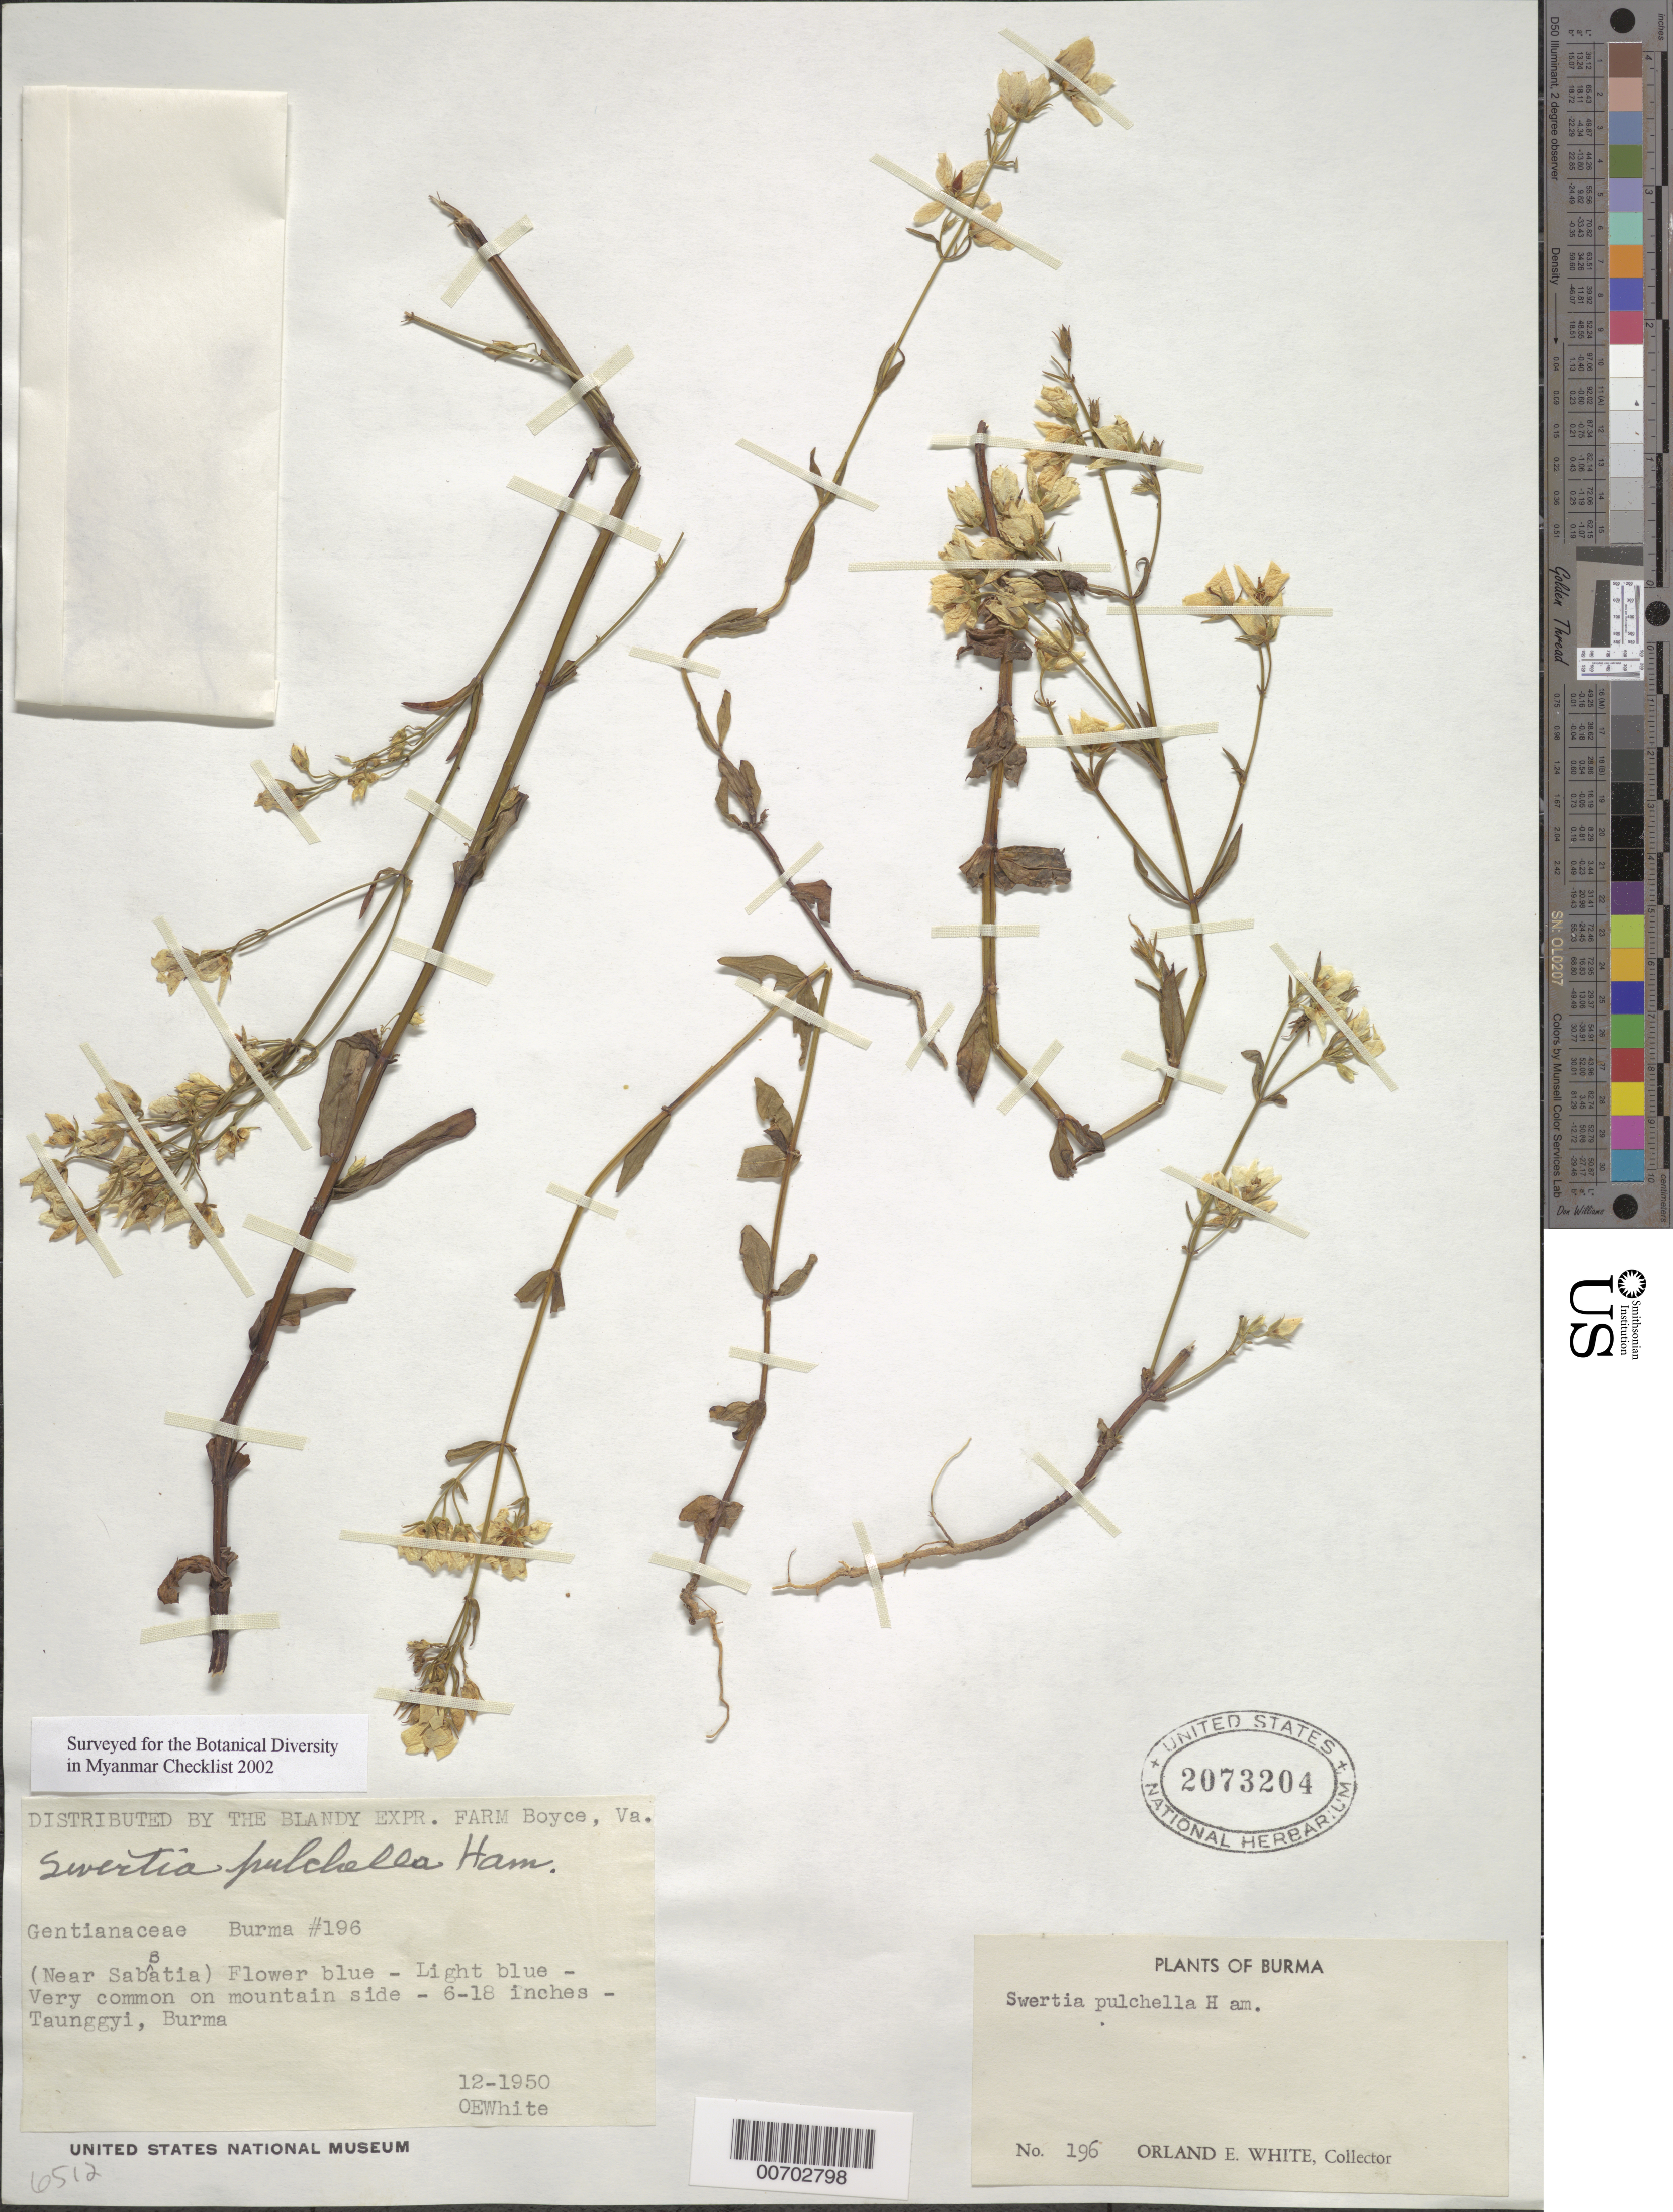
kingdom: Plantae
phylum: Tracheophyta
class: Magnoliopsida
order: Gentianales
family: Gentianaceae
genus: Swertia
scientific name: Swertia pulchella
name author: Ham.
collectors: O. E. White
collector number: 196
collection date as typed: Dec 1950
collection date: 1950-12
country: Myanmar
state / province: Shan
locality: Taunggyi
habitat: Mountainside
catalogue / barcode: US 2073204